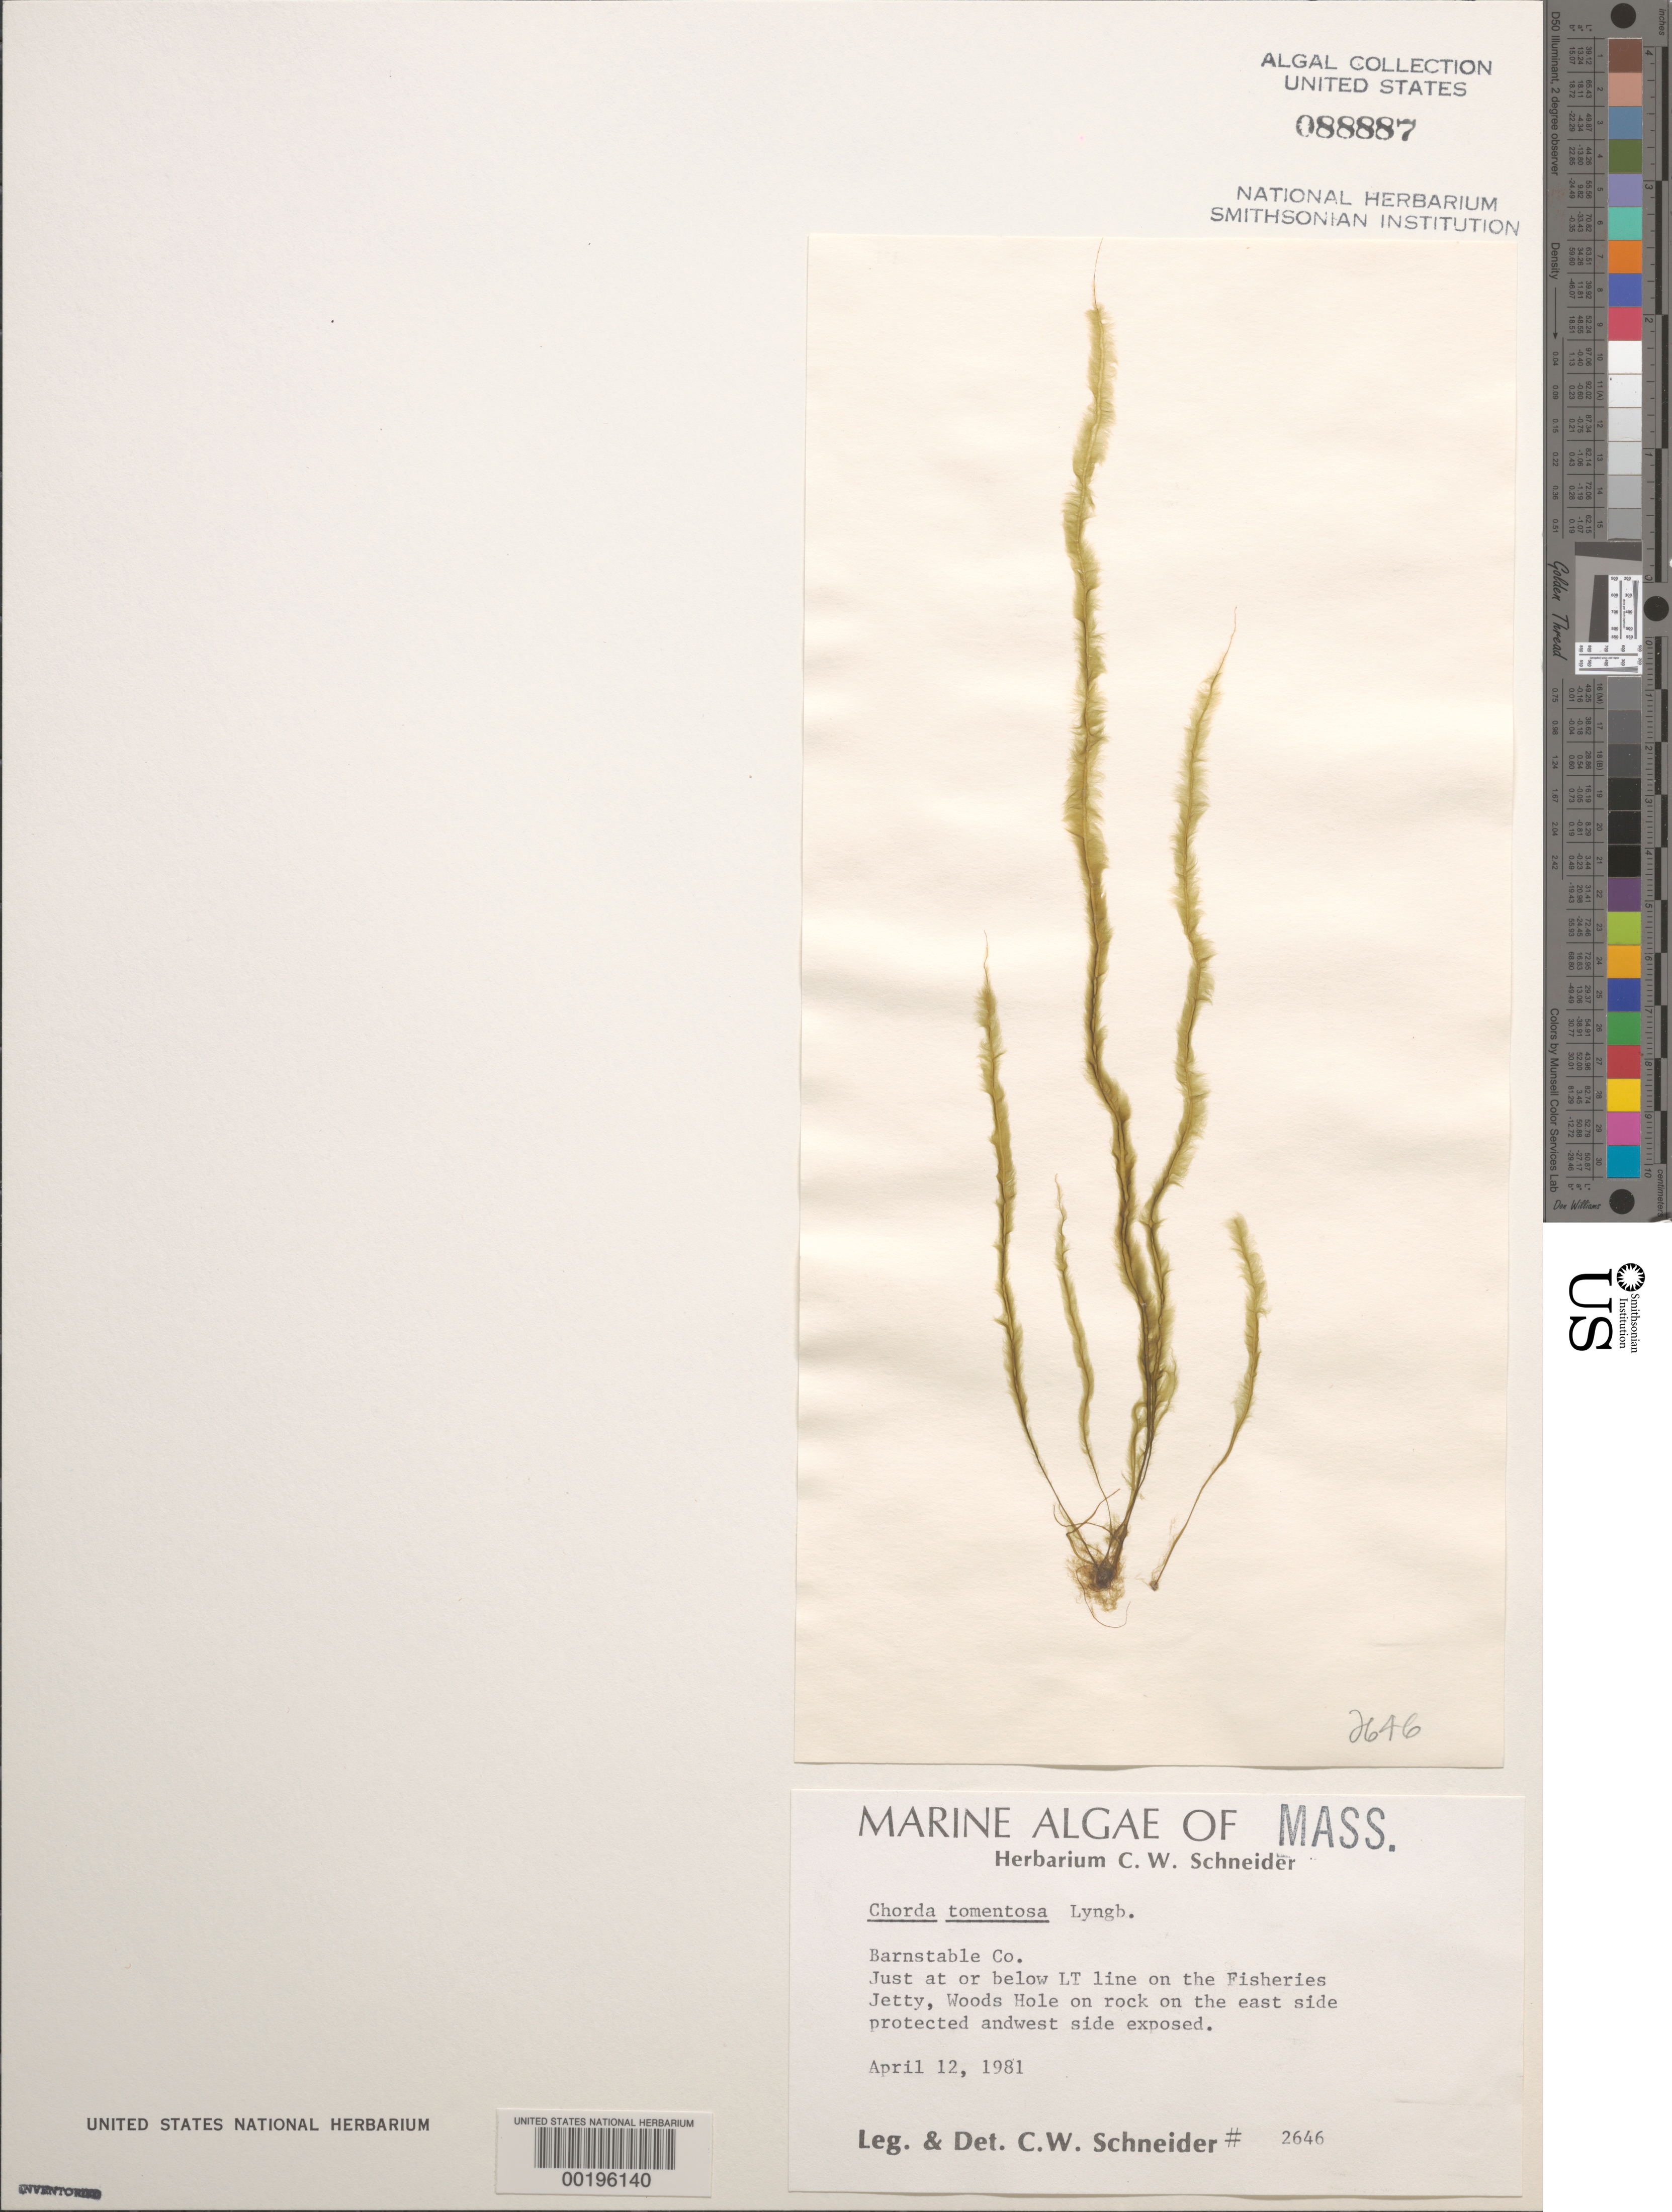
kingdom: Chromista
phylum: Ochrophyta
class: Phaeophyceae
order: Tilopteridales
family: Halosiphonaceae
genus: Halosiphon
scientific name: Halosiphon tomentosus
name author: (Lyngb.) Jaasund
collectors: C. W. Schneider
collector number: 2646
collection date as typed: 12 Apr 1981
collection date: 1981-04-12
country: United States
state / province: Massachusetts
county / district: Barnstable County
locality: Woods Hole, Fisheries jetty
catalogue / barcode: US 88887